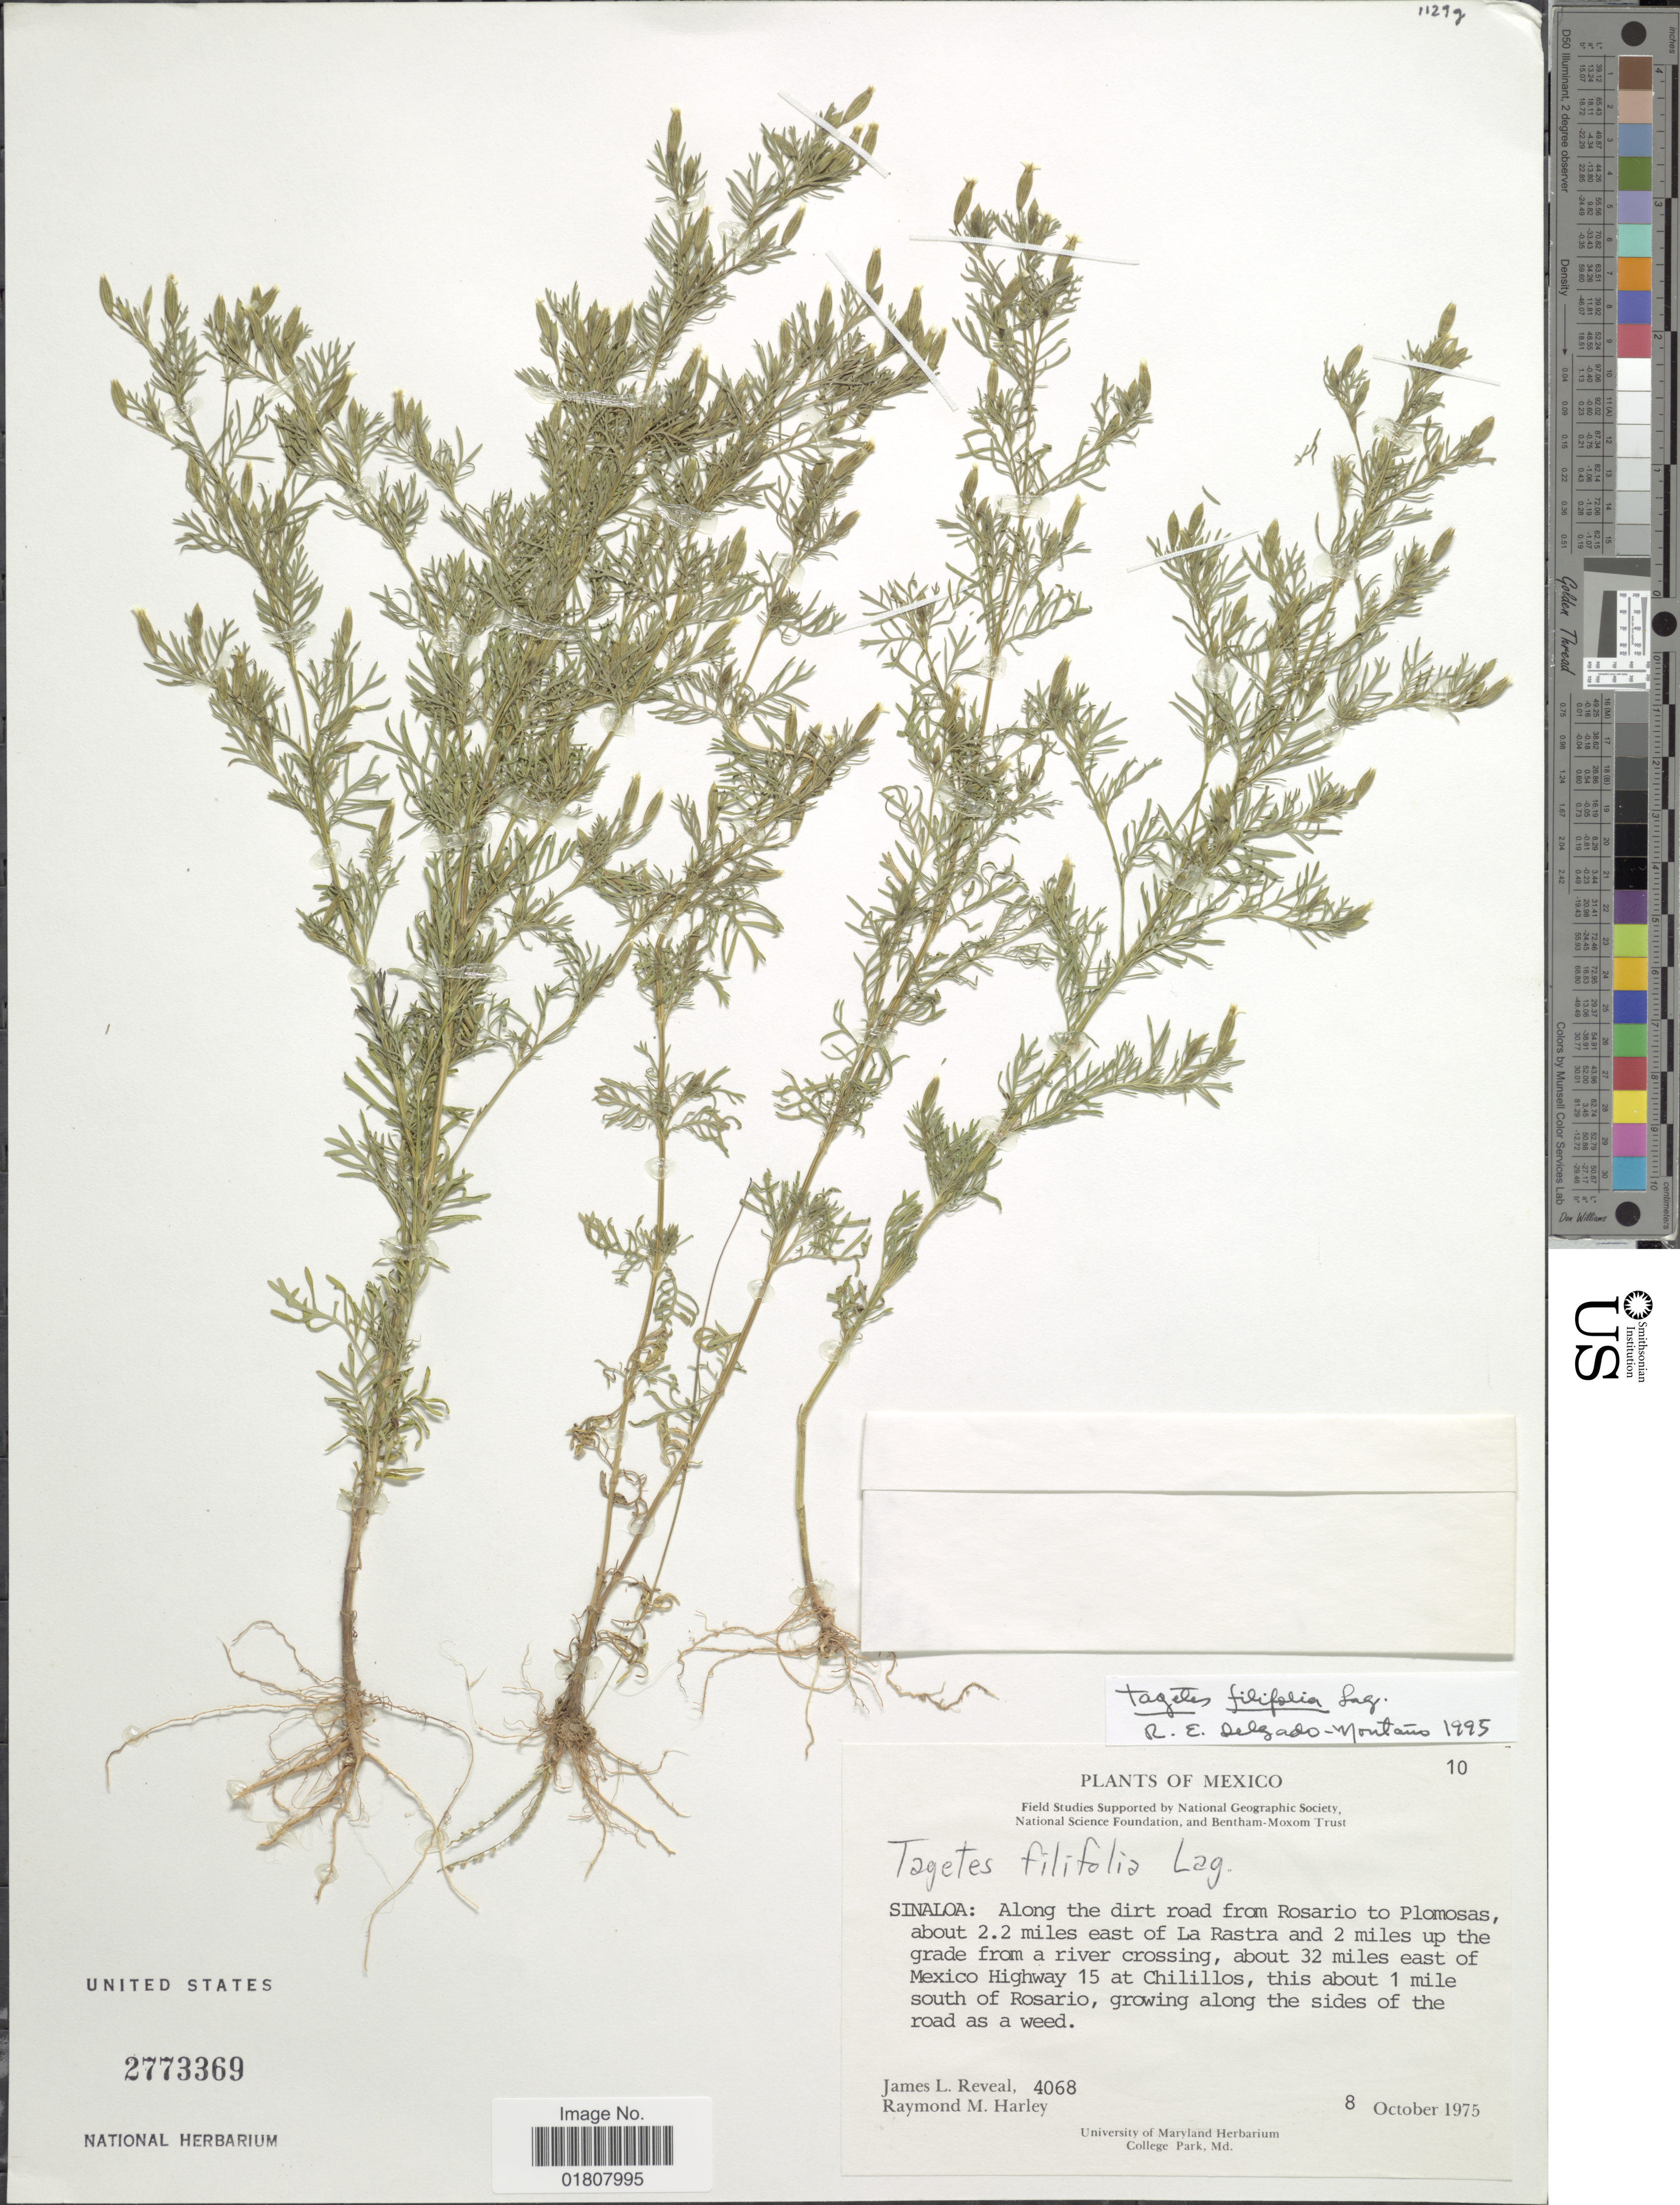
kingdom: Plantae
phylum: Tracheophyta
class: Magnoliopsida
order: Asterales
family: Asteraceae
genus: Tagetes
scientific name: Tagetes filifolia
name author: Lag.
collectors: J. L. Reveal & R. M. Harley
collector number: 4068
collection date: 1975-10-08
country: Mexico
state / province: Sinaloa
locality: Along the dirt road from Rosario to Plomosas about 2.2 miles east of Ka Rastra and 2 miles up the grade from a river crossing, about 32 miles east of Mexico Highway 15 at Chilillos, this about 1 mile south of Rosario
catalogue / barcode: US 2773369